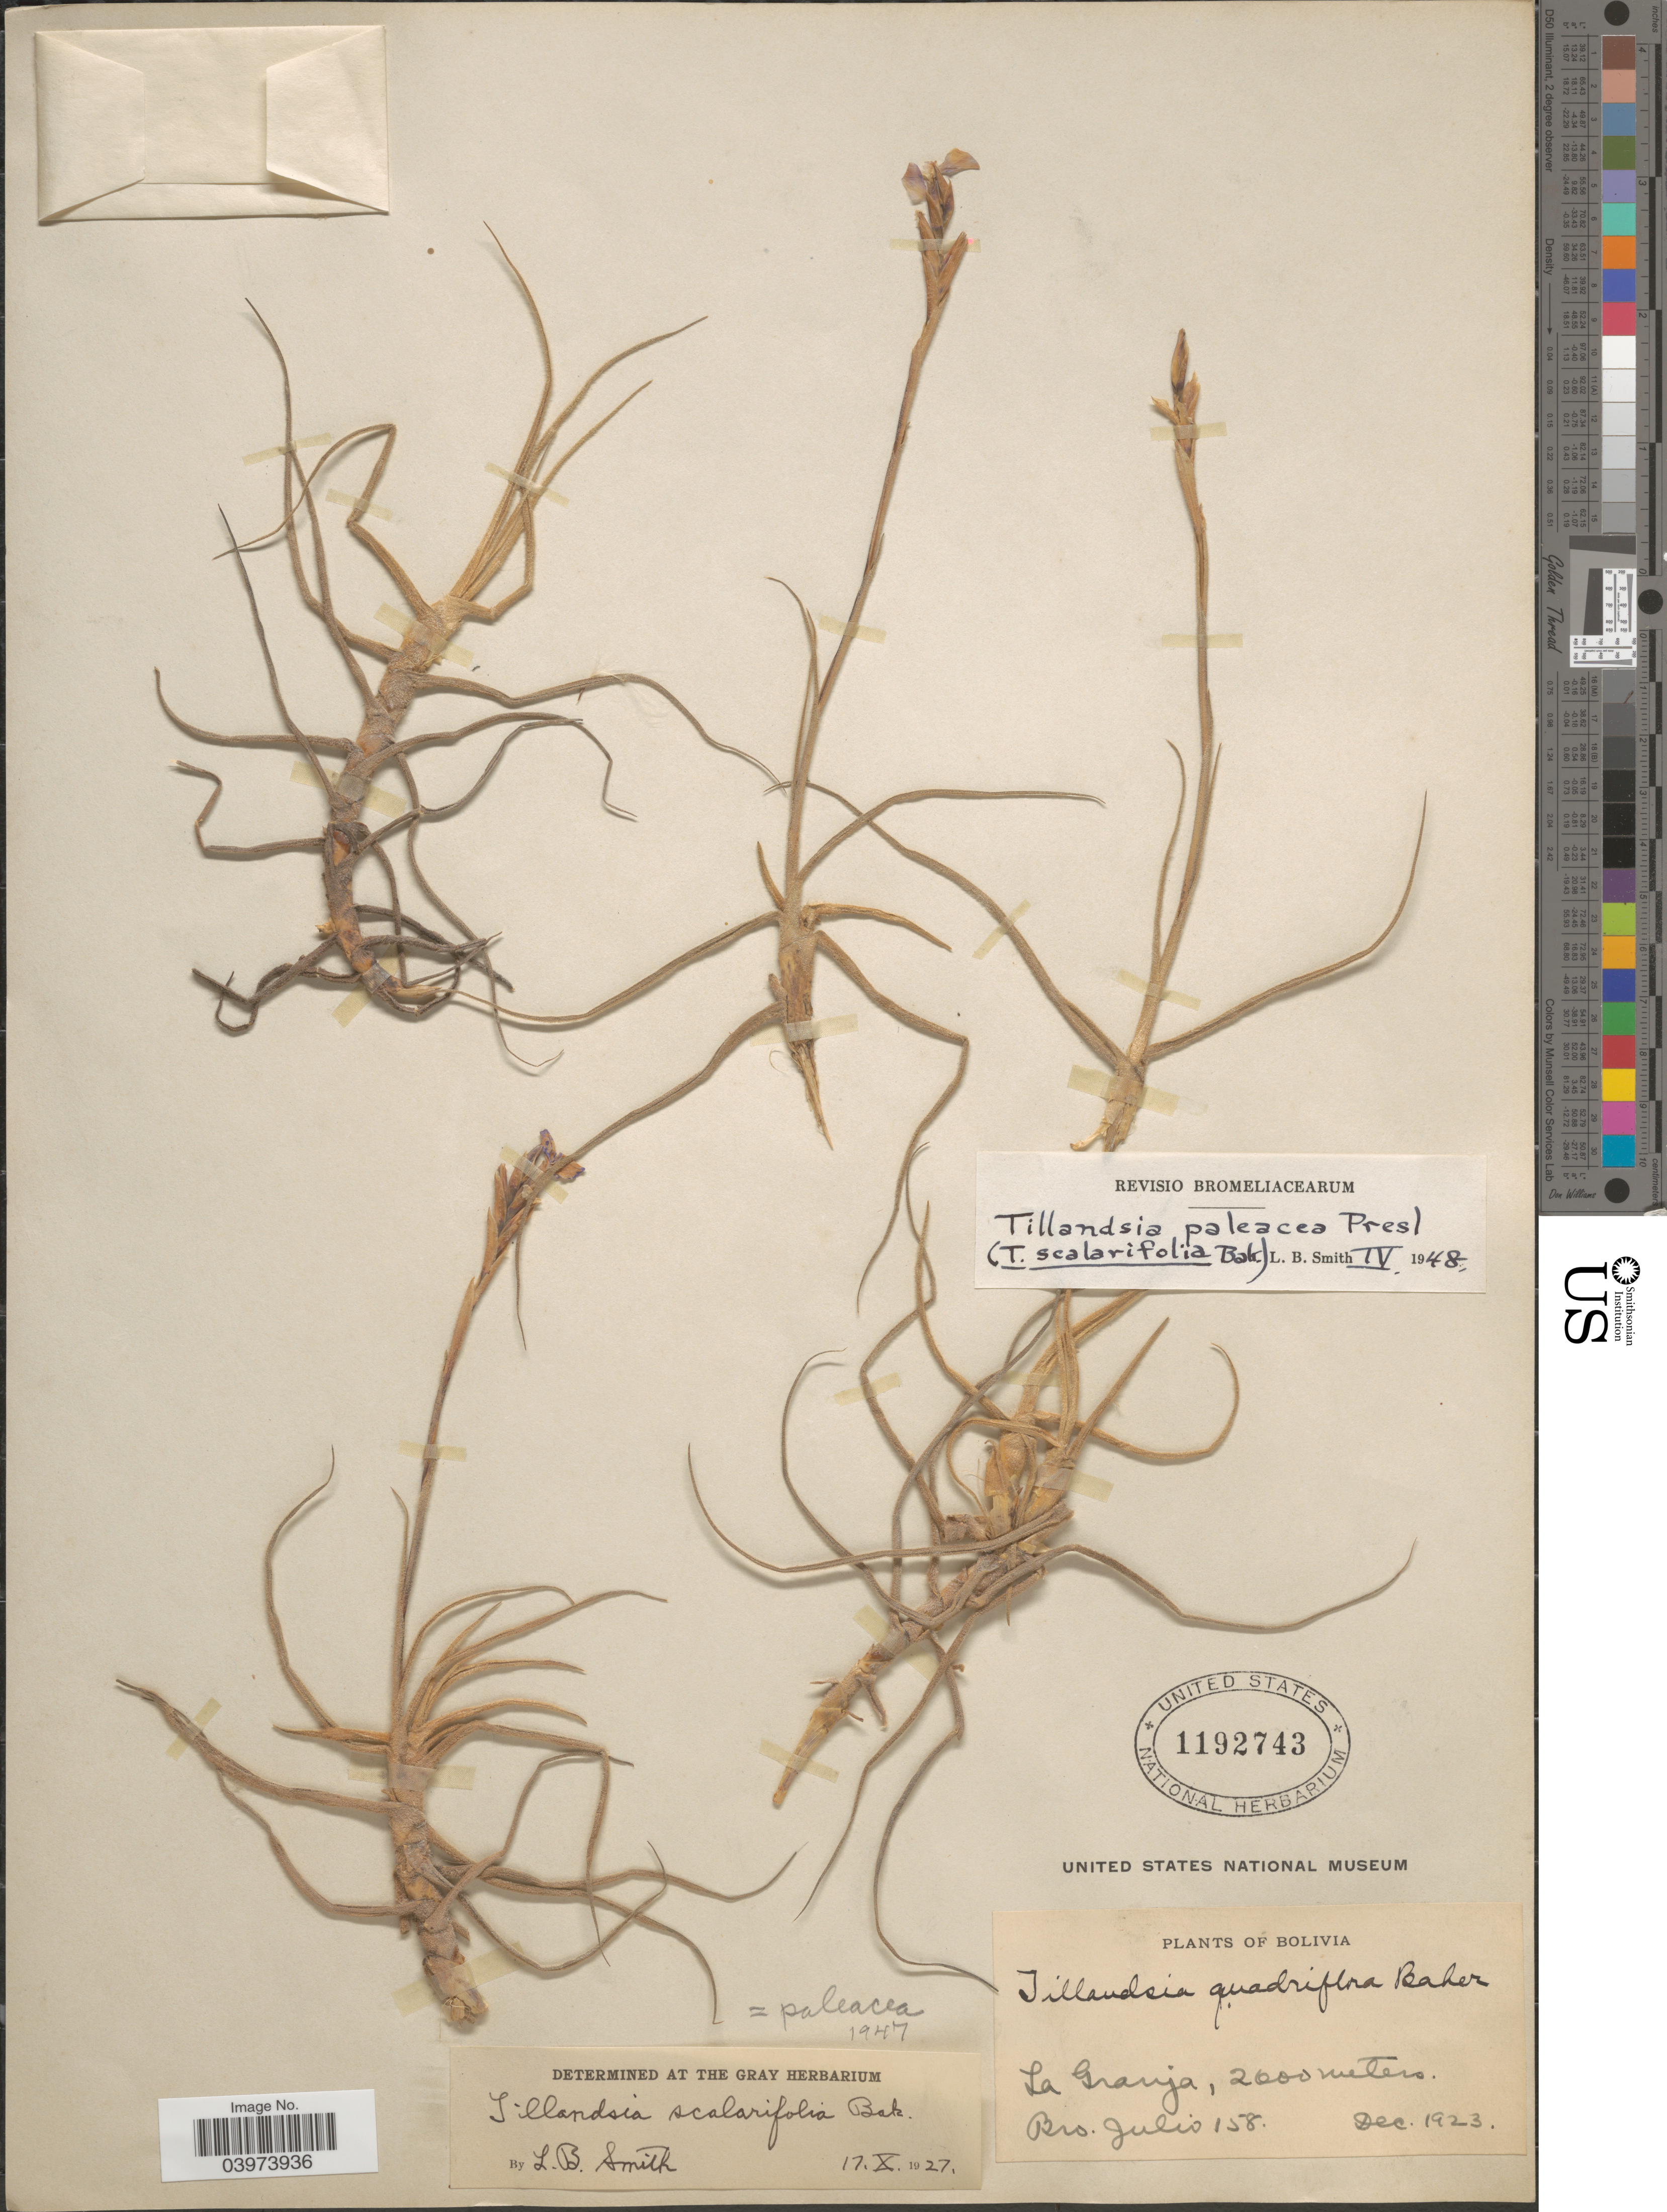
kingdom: Plantae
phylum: Tracheophyta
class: Liliopsida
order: Poales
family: Bromeliaceae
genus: Tillandsia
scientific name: Tillandsia paleacea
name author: C. Presl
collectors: Bro. Julio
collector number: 158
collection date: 1923-12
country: Bolivia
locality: La Granja.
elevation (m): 2000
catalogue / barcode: US 1192743